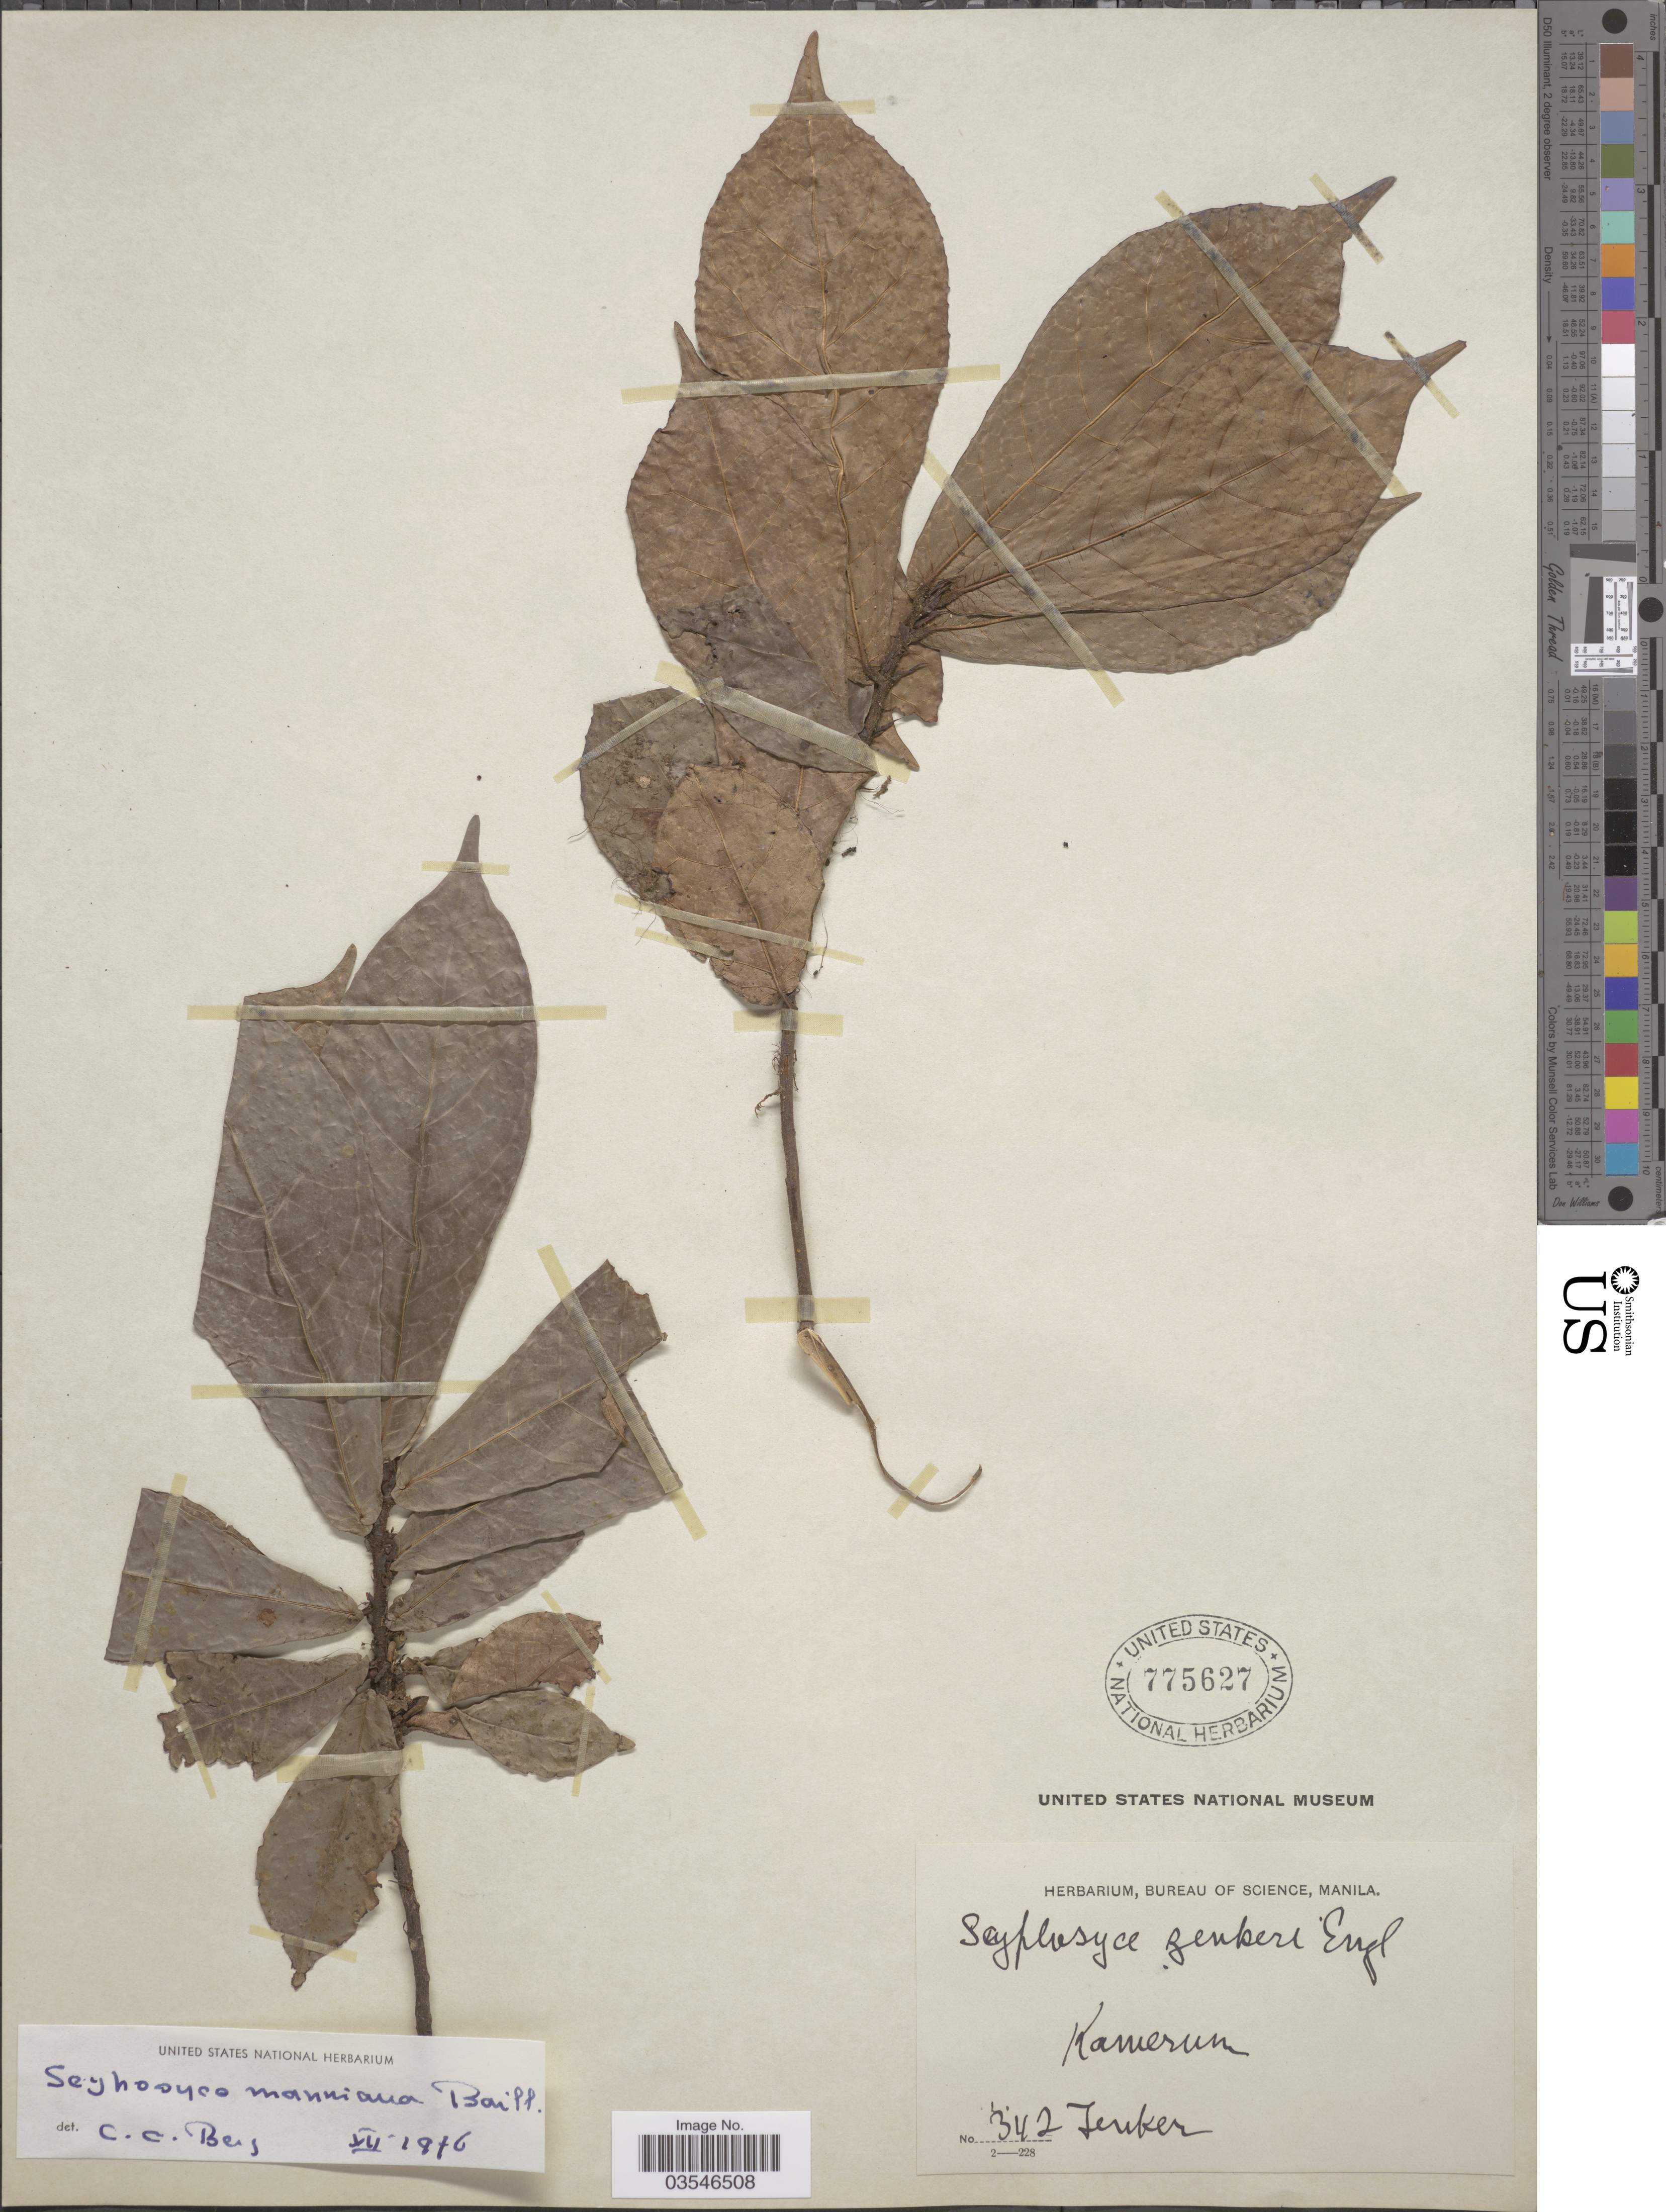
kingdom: Plantae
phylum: Tracheophyta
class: Magnoliopsida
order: Rosales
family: Moraceae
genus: Scyphosyce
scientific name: Scyphosyce manniana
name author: Baill.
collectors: Zenker, --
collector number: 342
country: Cameroon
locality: Kamerun.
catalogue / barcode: US 775627